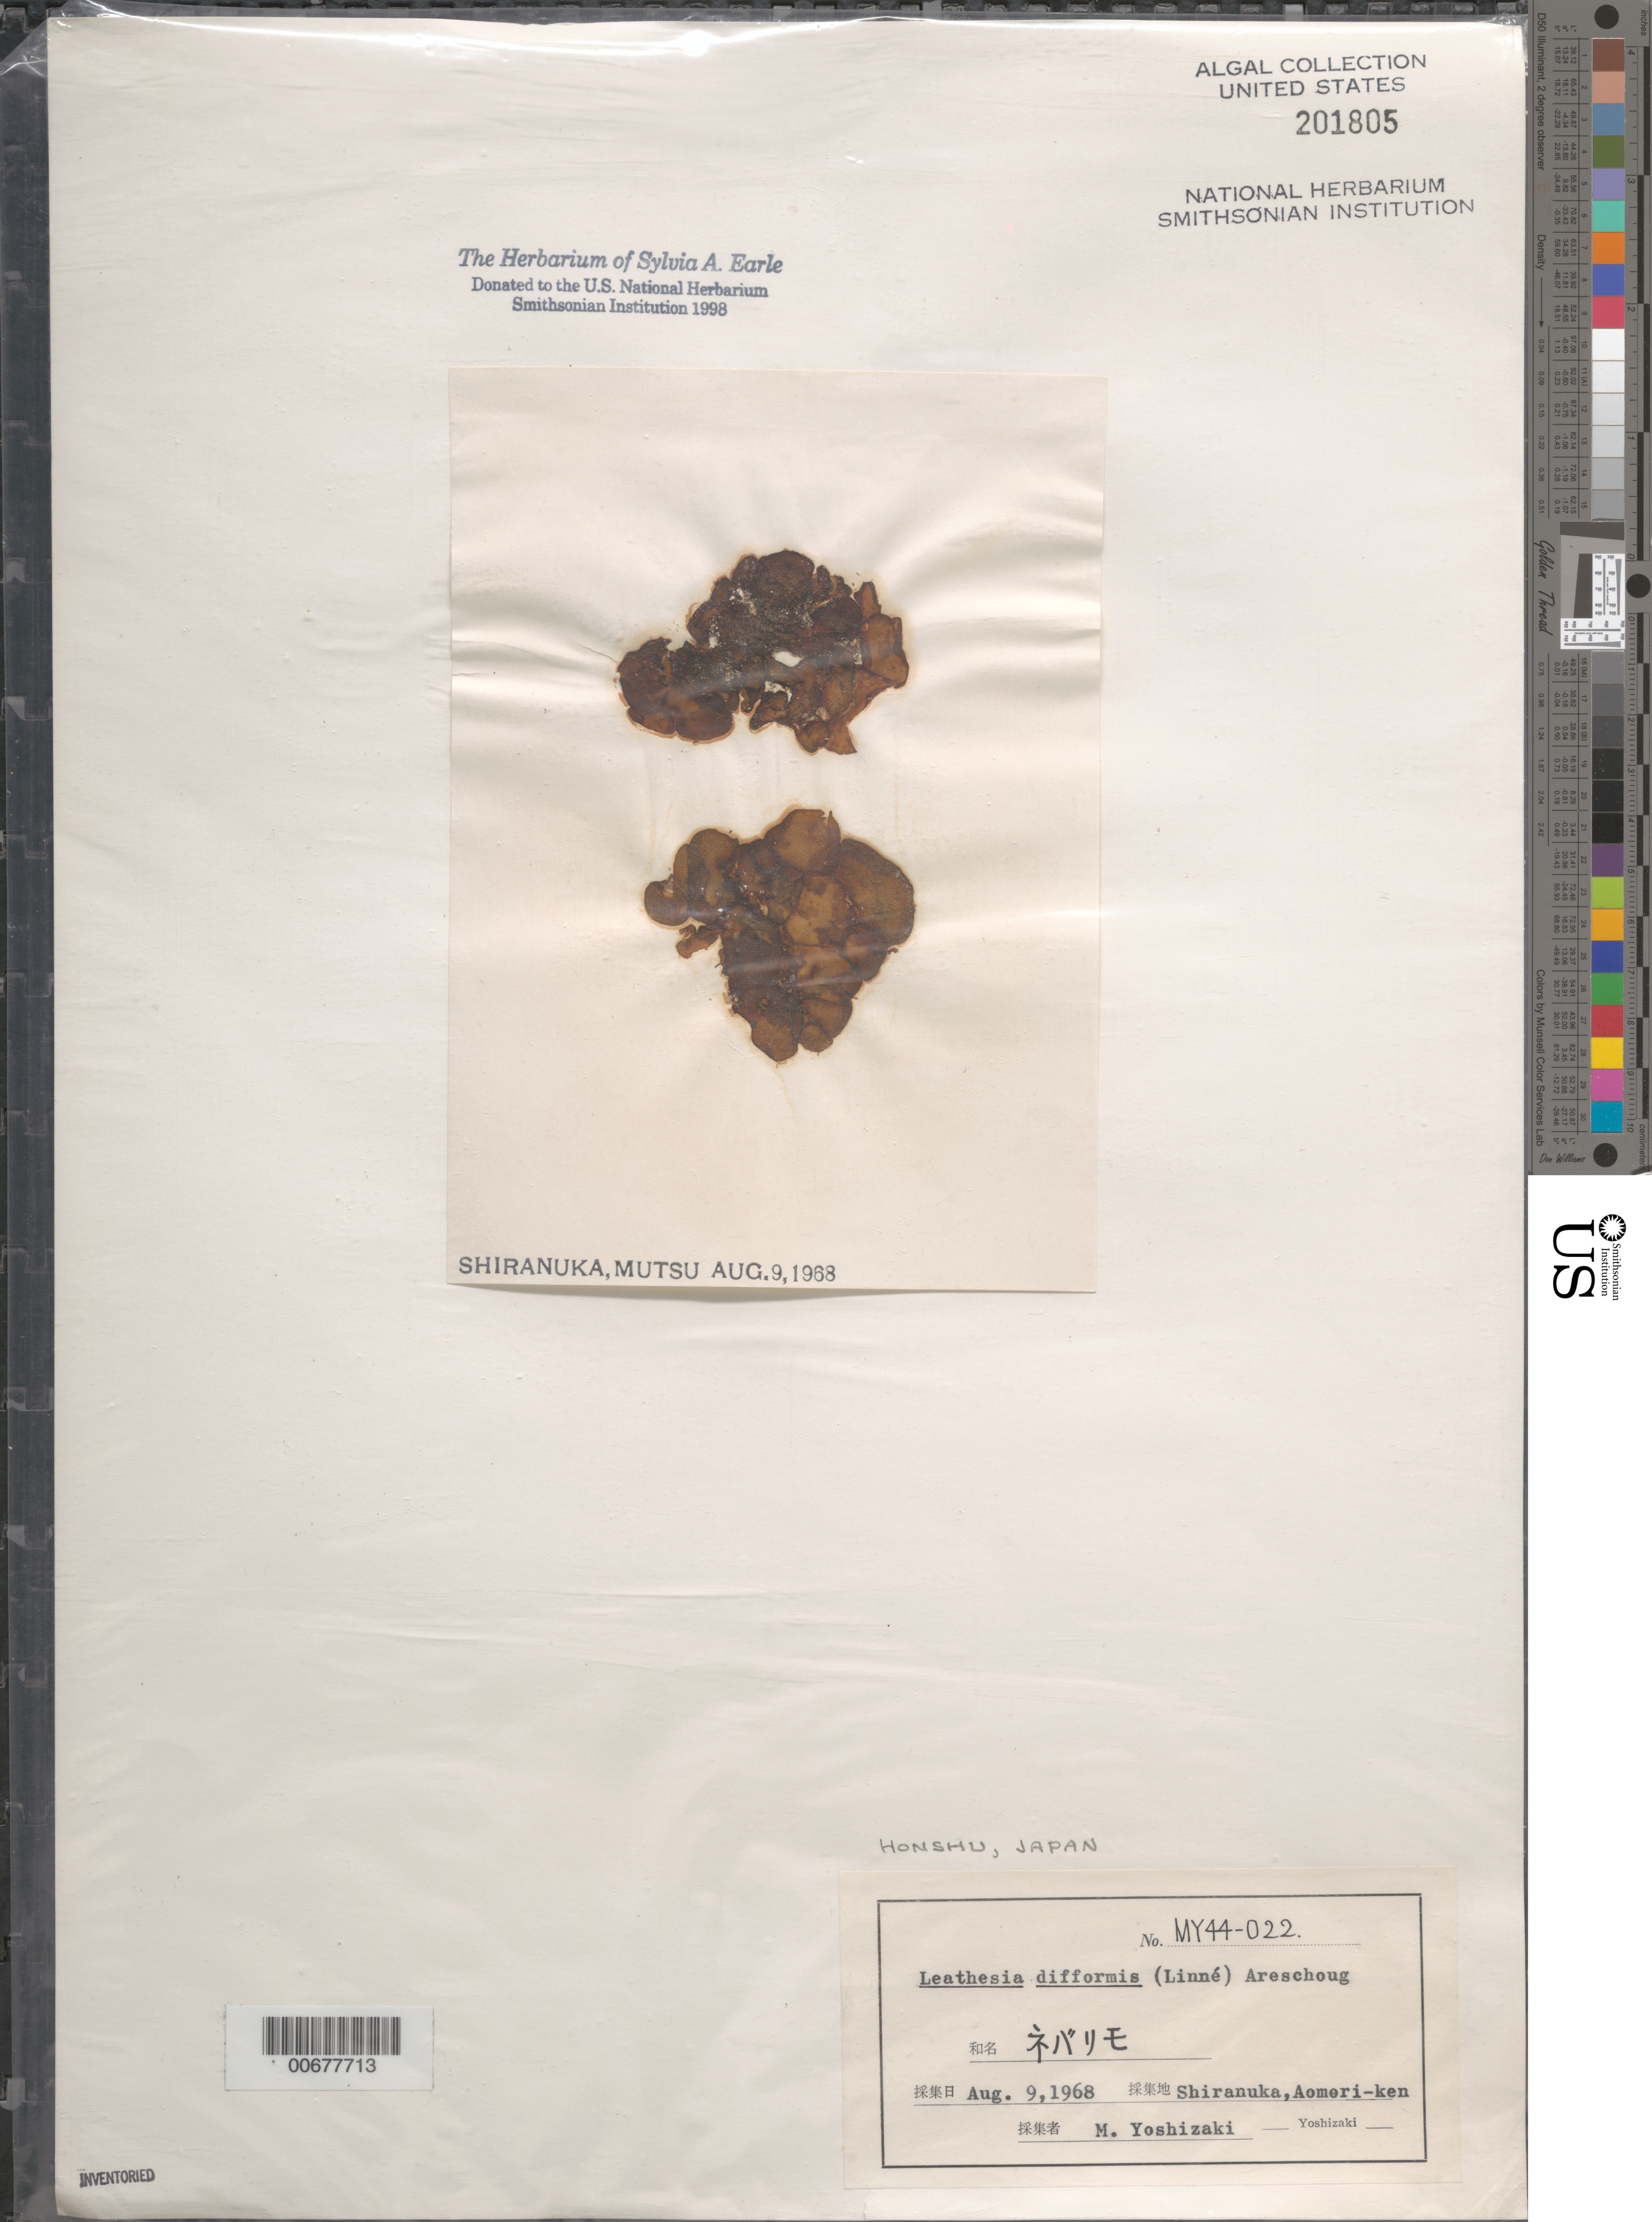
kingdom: Chromista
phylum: Ochrophyta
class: Phaeophyceae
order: Ectocarpales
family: Chordariaceae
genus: Leathesia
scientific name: Leathesia difformis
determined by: Yoshizaki, M.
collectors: M. Yoshizaki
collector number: MY 44-022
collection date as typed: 09 Aug 1968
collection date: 1968-08-09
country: Japan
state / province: Aomori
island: Honshu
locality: Shiranuka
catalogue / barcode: US 201805